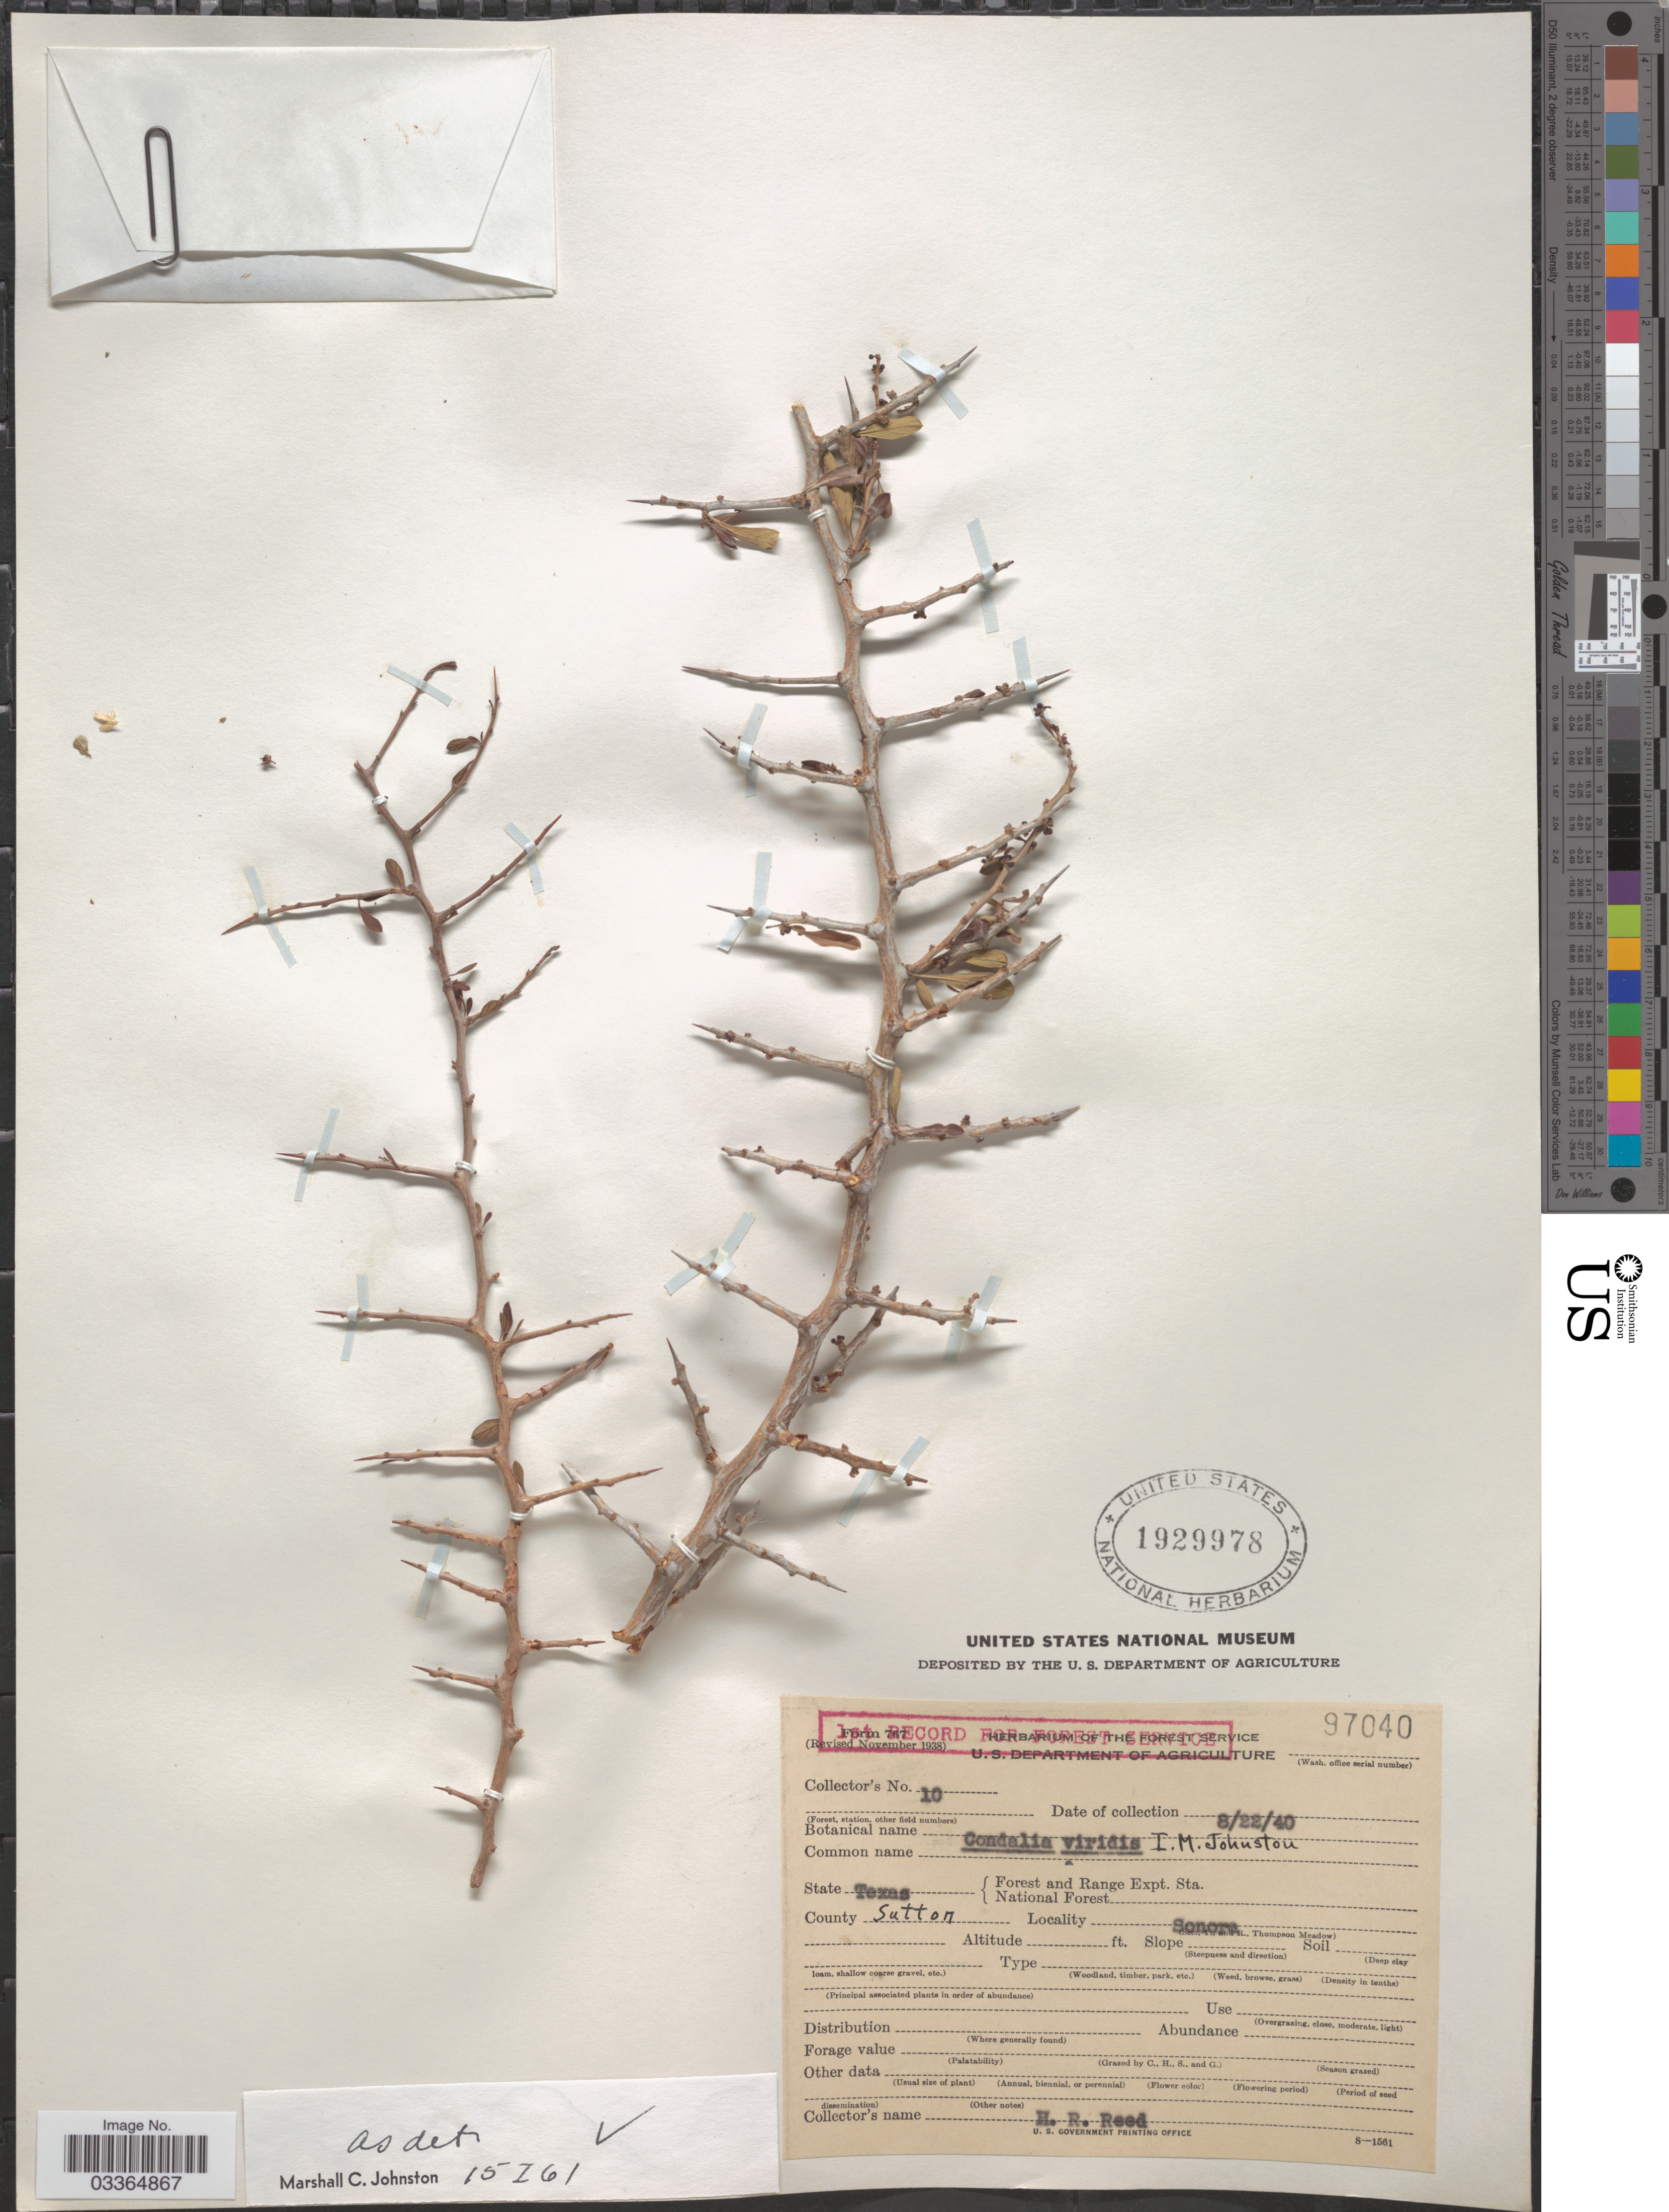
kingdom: Plantae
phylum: Tracheophyta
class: Magnoliopsida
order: Rosales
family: Rhamnaceae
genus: Condalia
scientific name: Condalia viridis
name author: I.M. Johnst.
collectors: H. Reed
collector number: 10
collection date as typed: Transcribed d/m/y: 22/8/40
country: United States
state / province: Texas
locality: County Sutton. Sonora.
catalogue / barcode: US 1929978